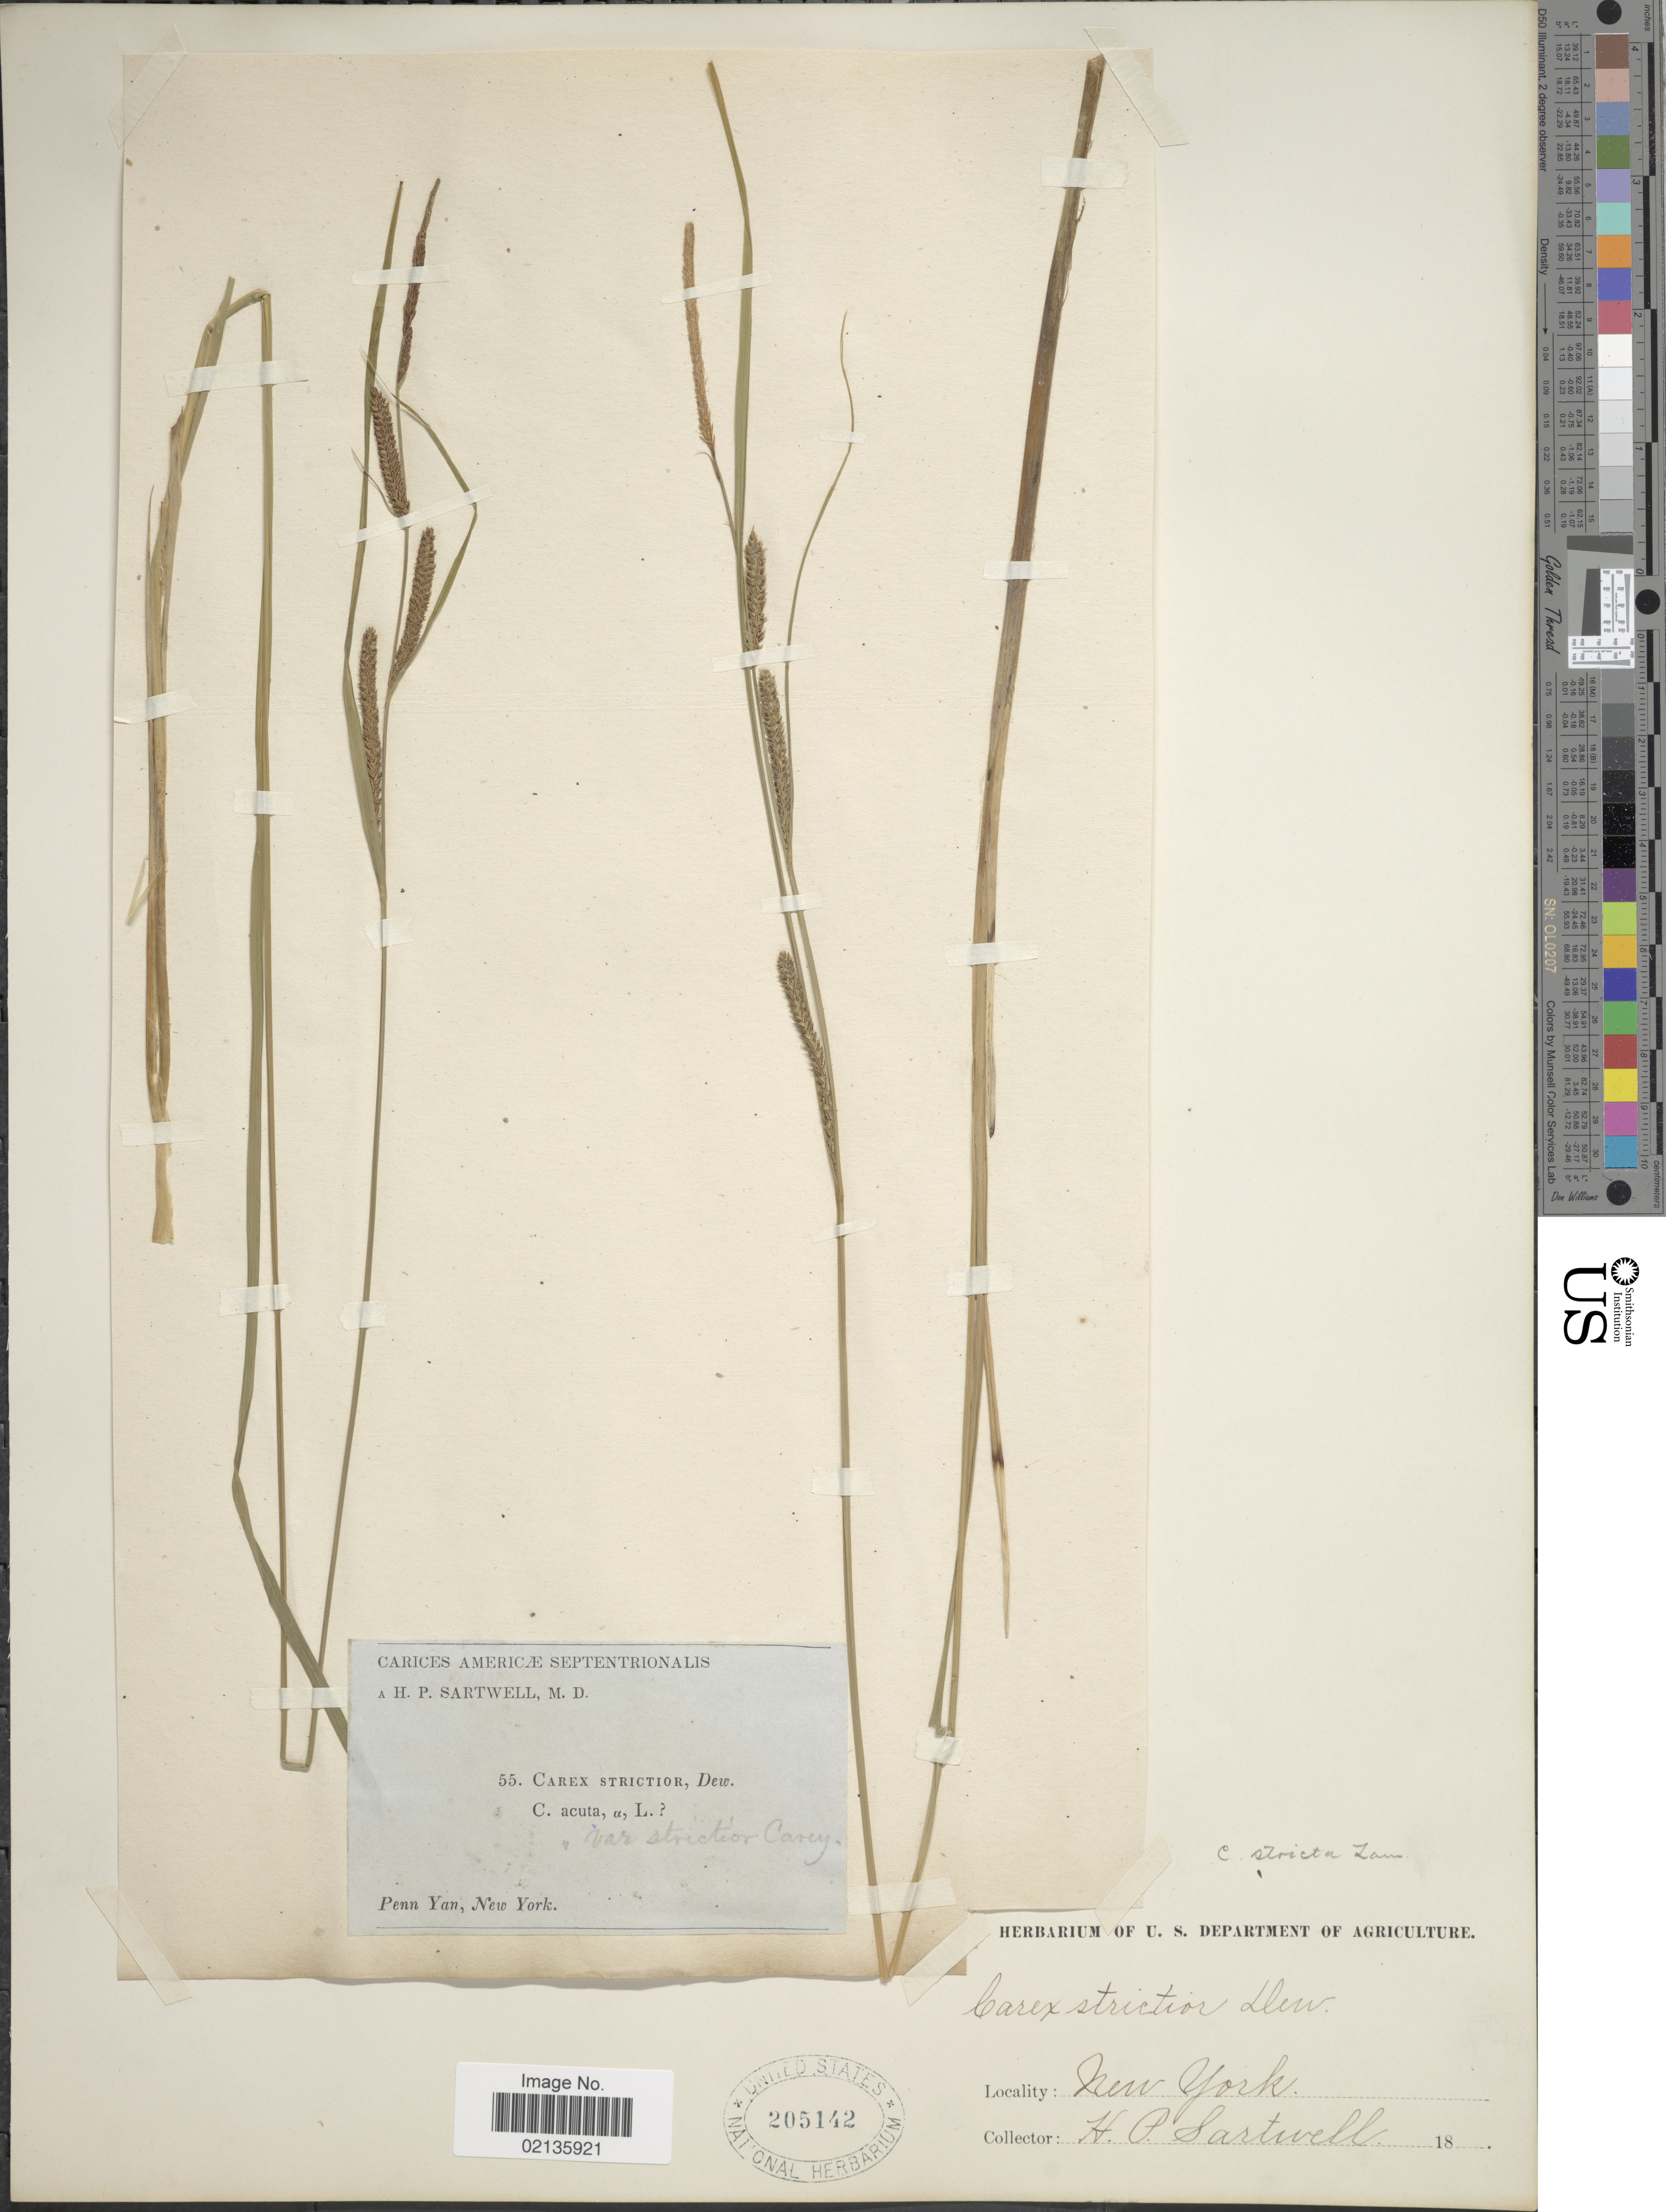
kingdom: Plantae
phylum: Tracheophyta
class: Liliopsida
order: Poales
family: Cyperaceae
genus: Carex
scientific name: Carex stricta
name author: Lam.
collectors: H. P. Sartwell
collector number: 55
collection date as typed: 18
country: United States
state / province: New York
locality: Penn Yan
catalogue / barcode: US 205142